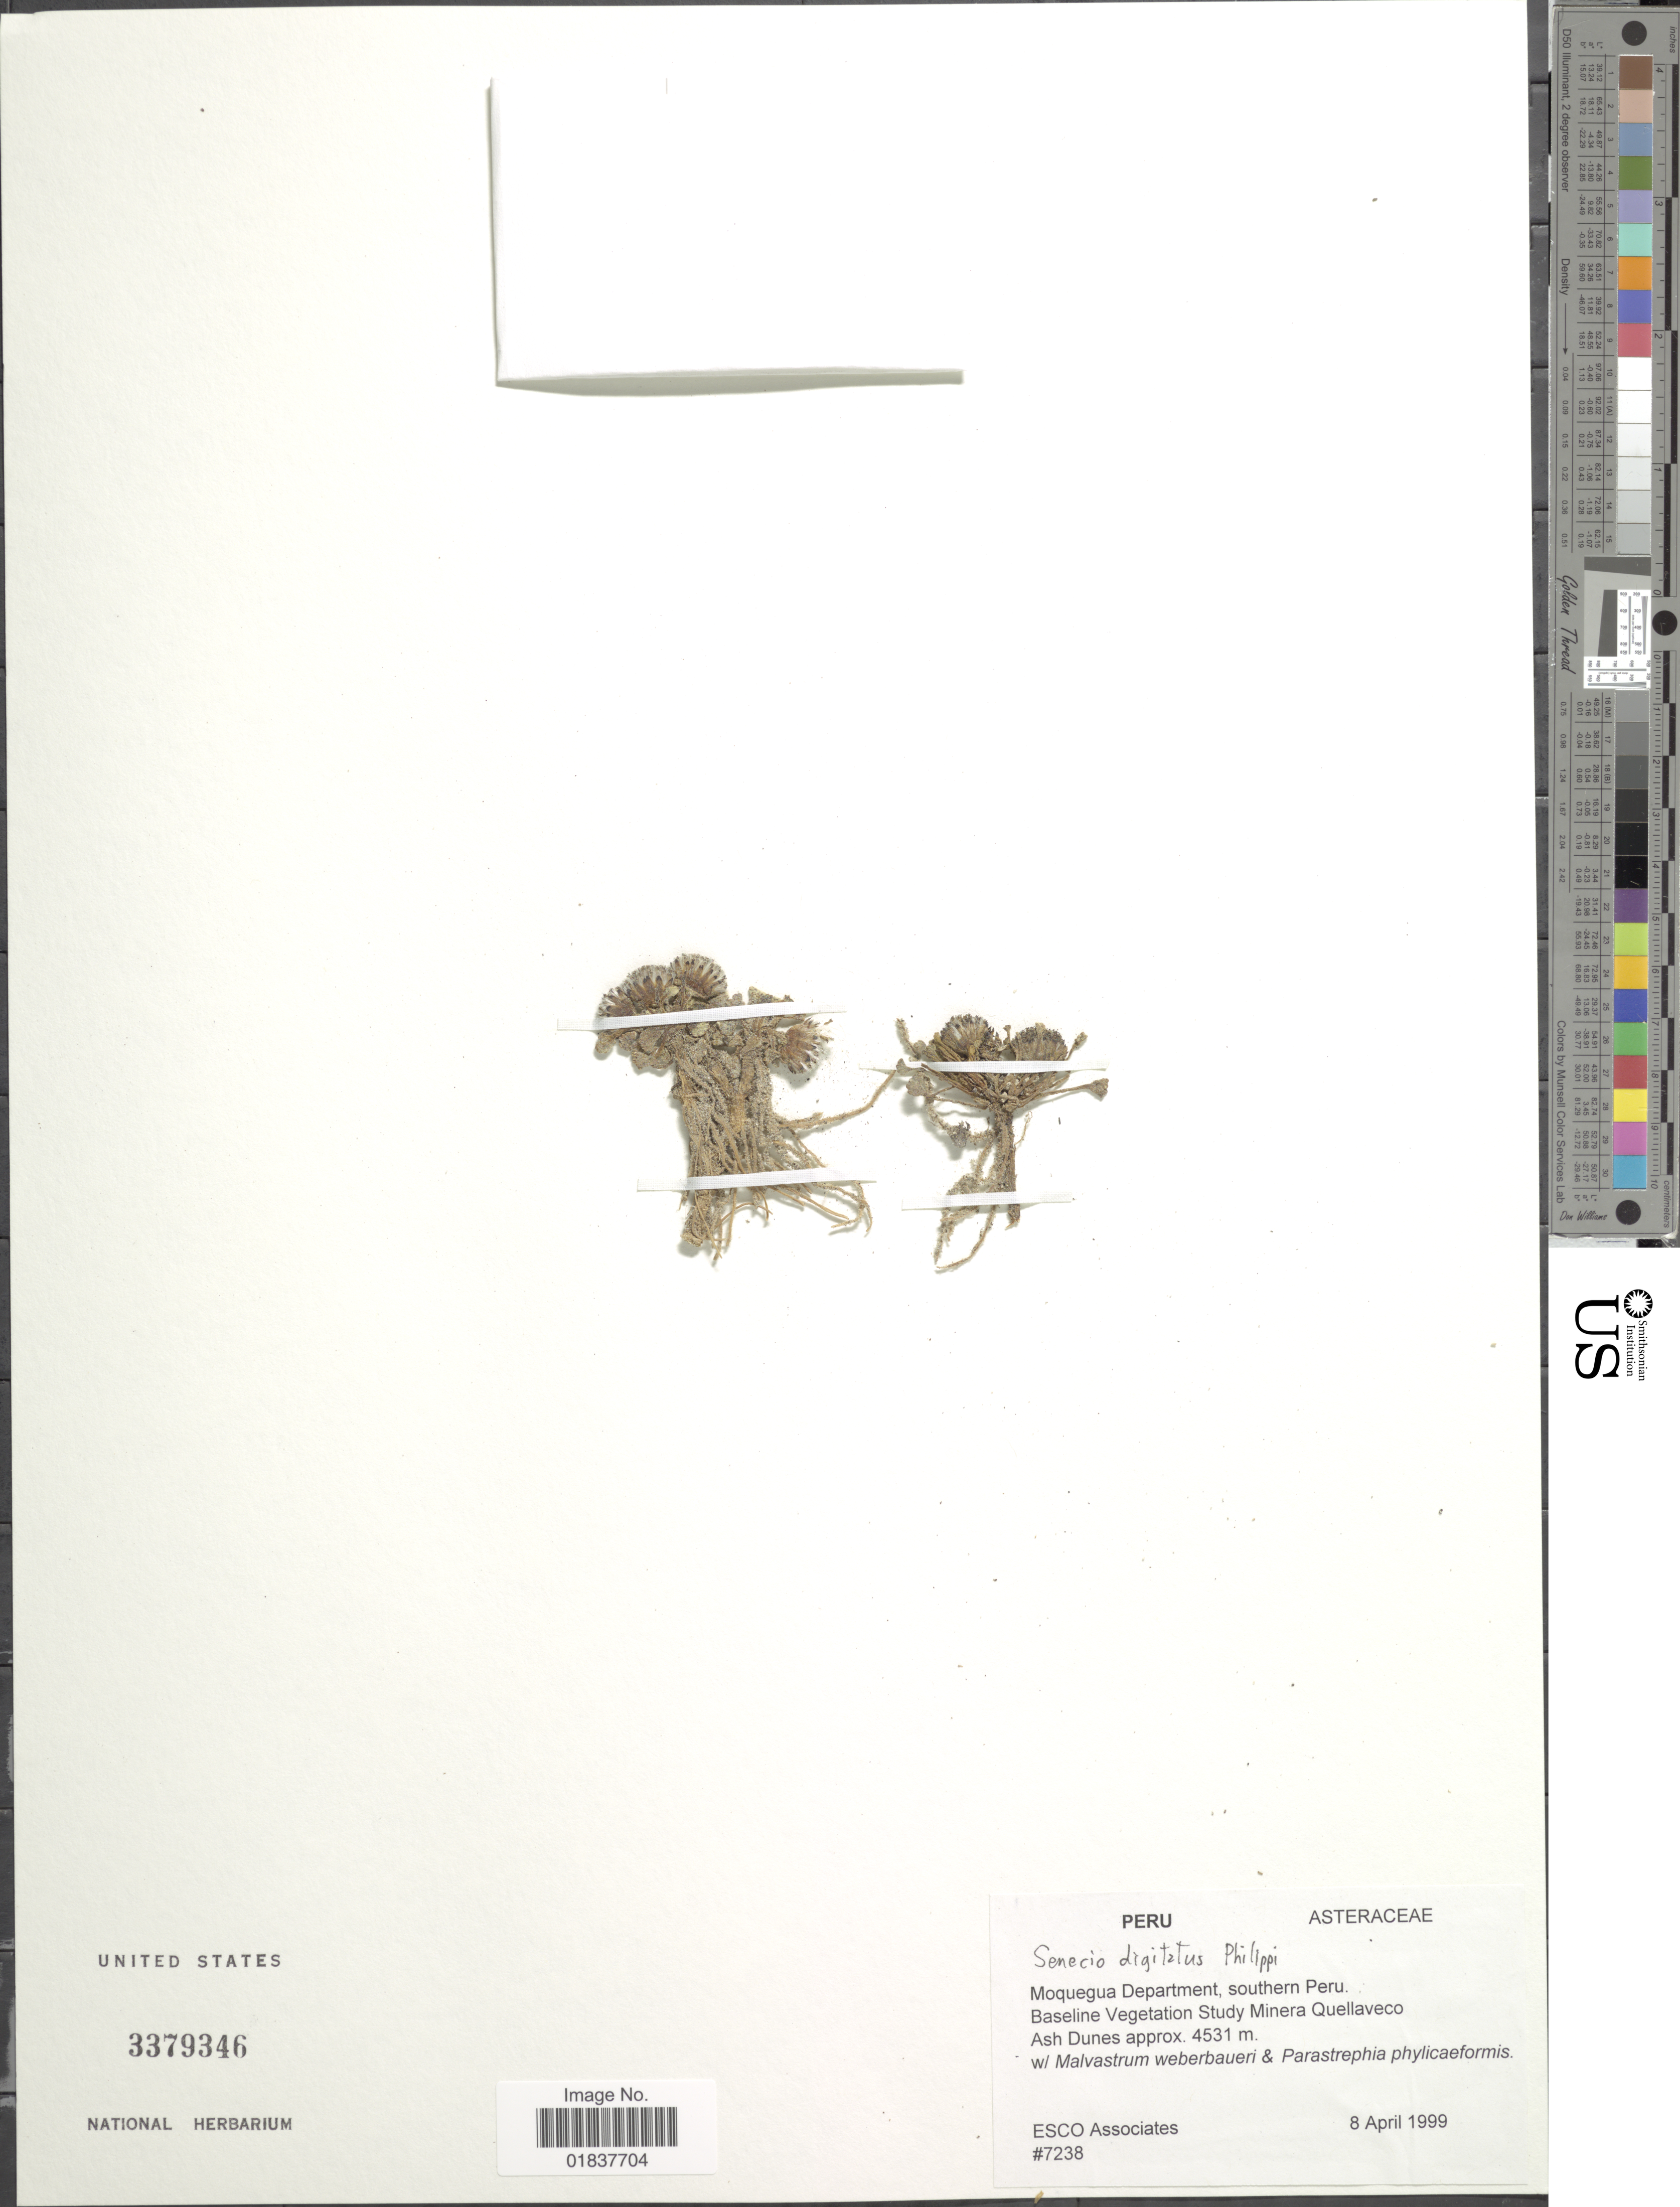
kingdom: Plantae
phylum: Tracheophyta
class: Magnoliopsida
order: Asterales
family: Asteraceae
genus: Senecio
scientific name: Senecio digitatus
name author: Phil.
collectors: ESCO Associates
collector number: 7238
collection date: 1999-04-08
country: Peru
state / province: Moquegua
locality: Southern Peru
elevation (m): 4531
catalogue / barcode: US 3379346